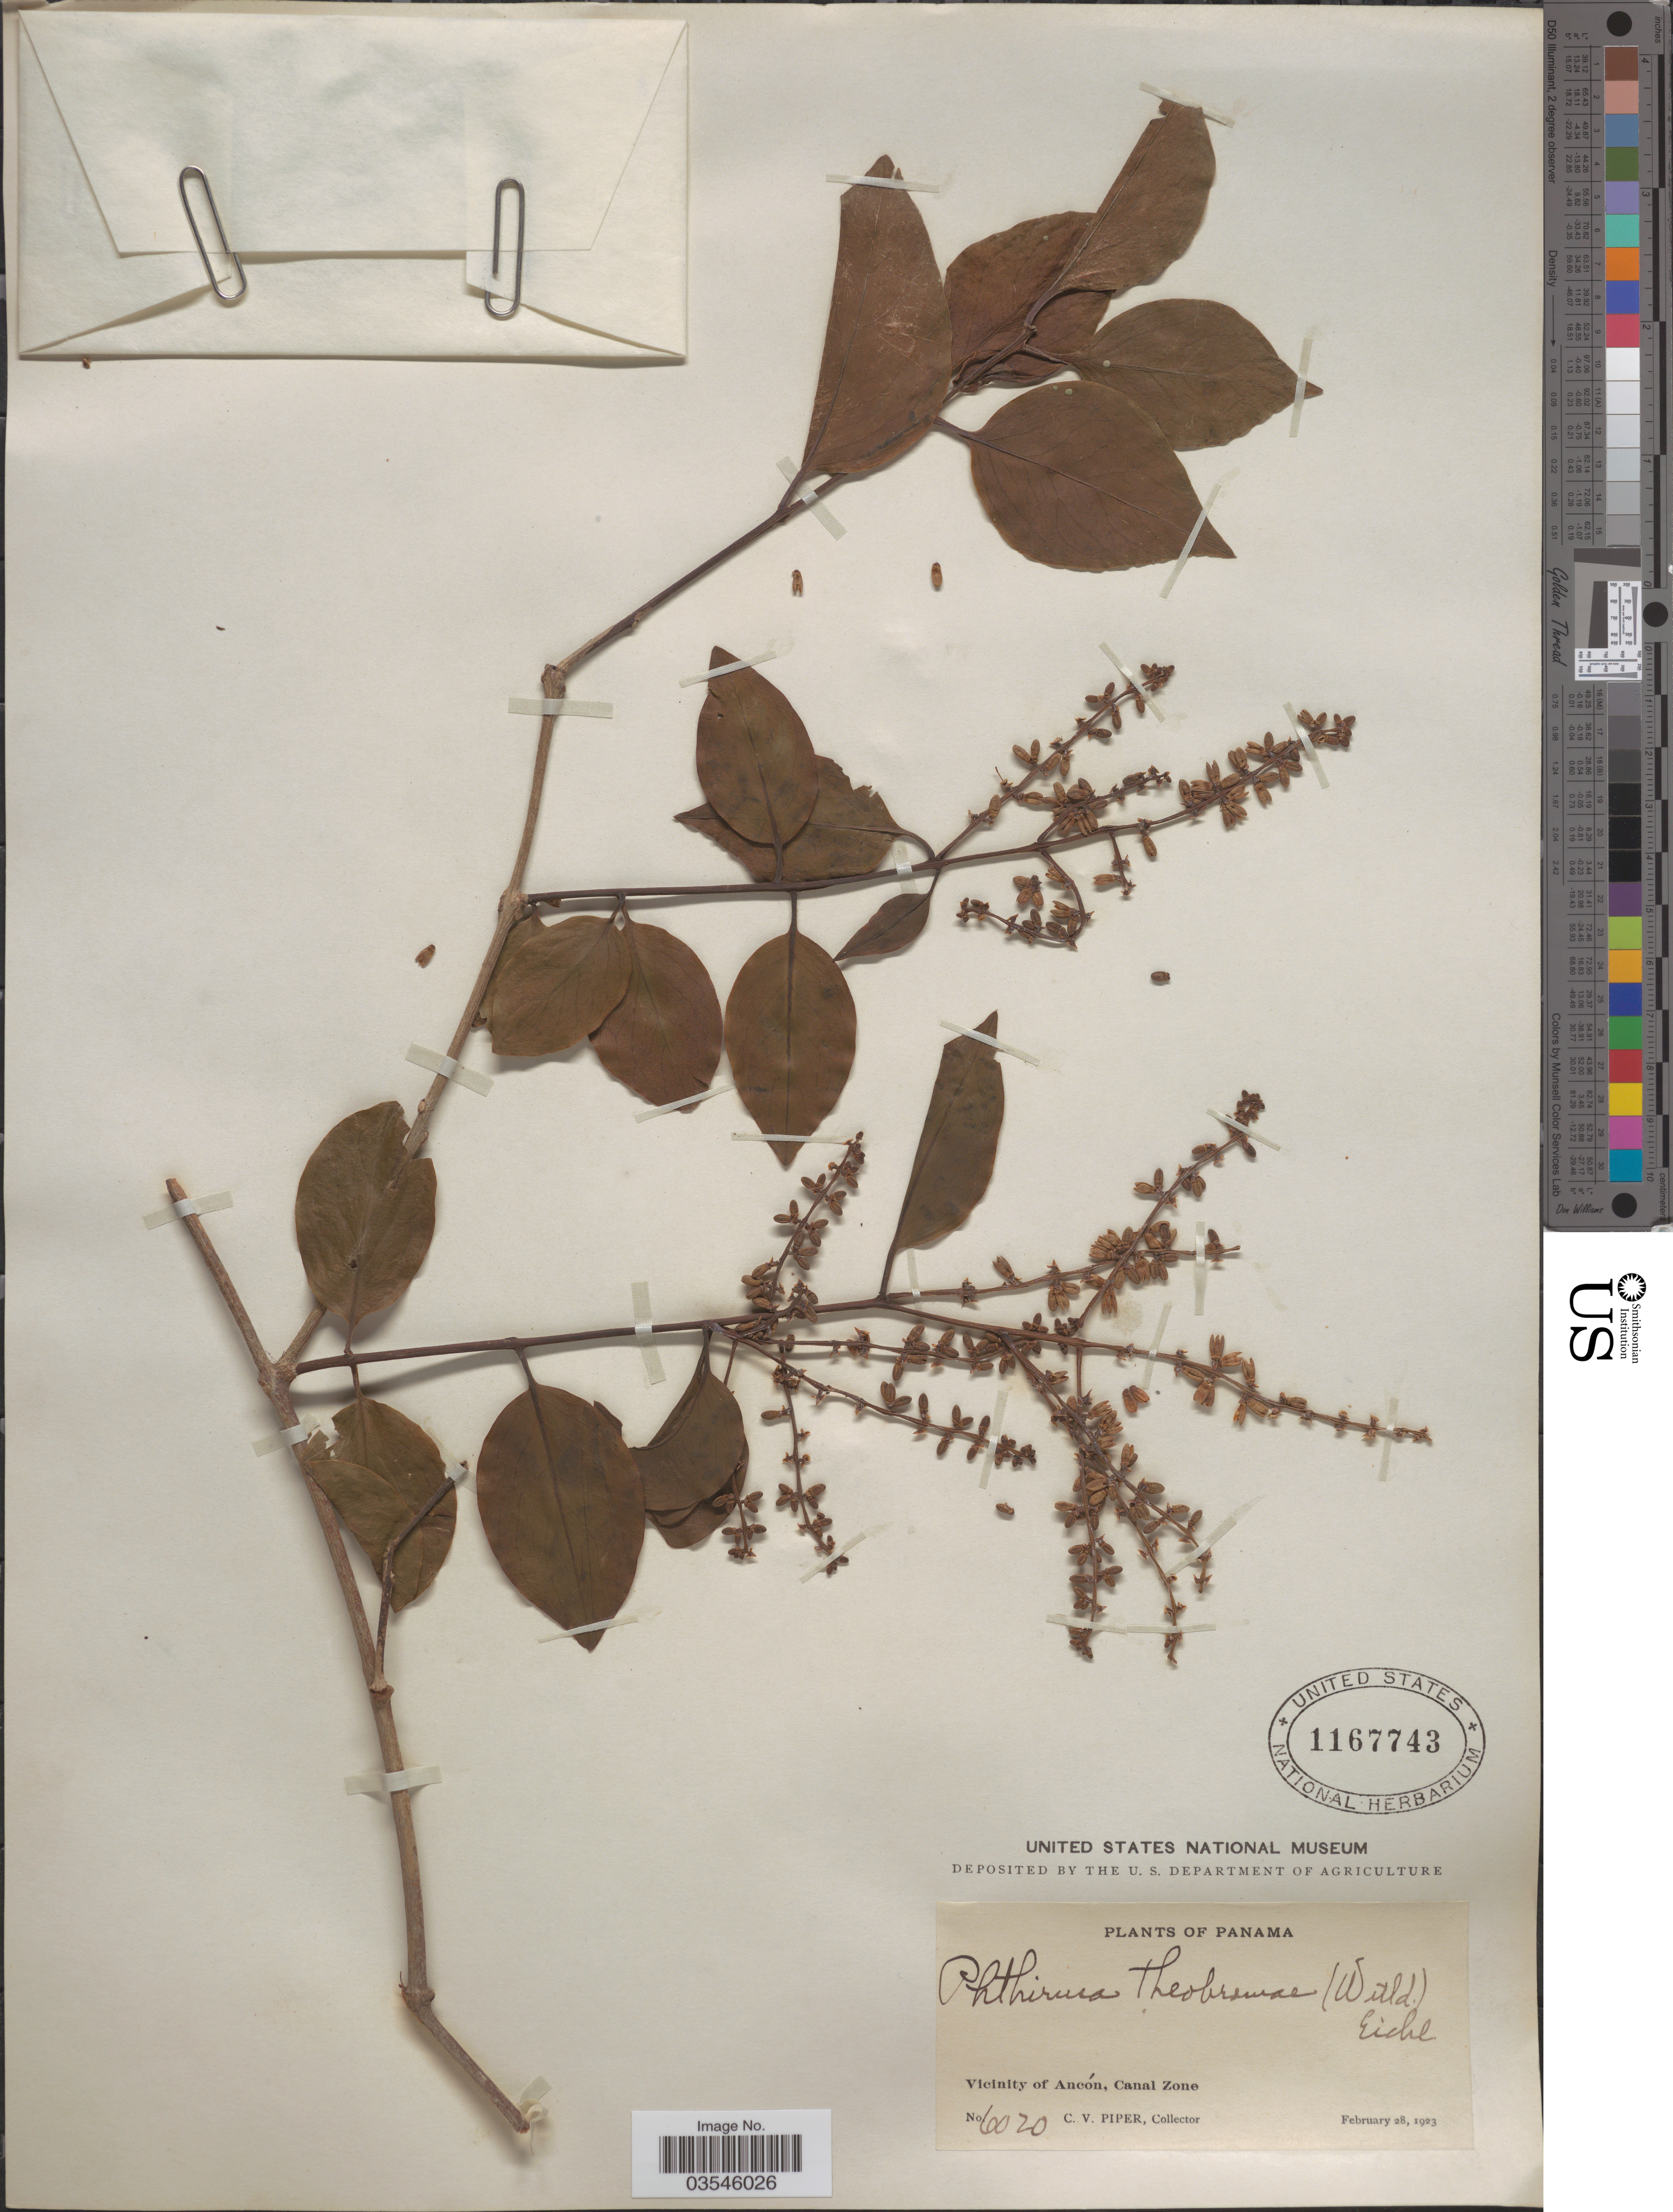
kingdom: Plantae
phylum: Tracheophyta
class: Magnoliopsida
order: Santalales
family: Loranthaceae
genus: Phthirusa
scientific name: Phthirusa theobromae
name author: (Willd. ex Schult. f.) Eichler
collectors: C. V. Piper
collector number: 6020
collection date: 1923-02-28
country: Panama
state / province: Colón / Panamá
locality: Vicinity of Ancón, Canal Zone.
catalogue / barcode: US 1167743